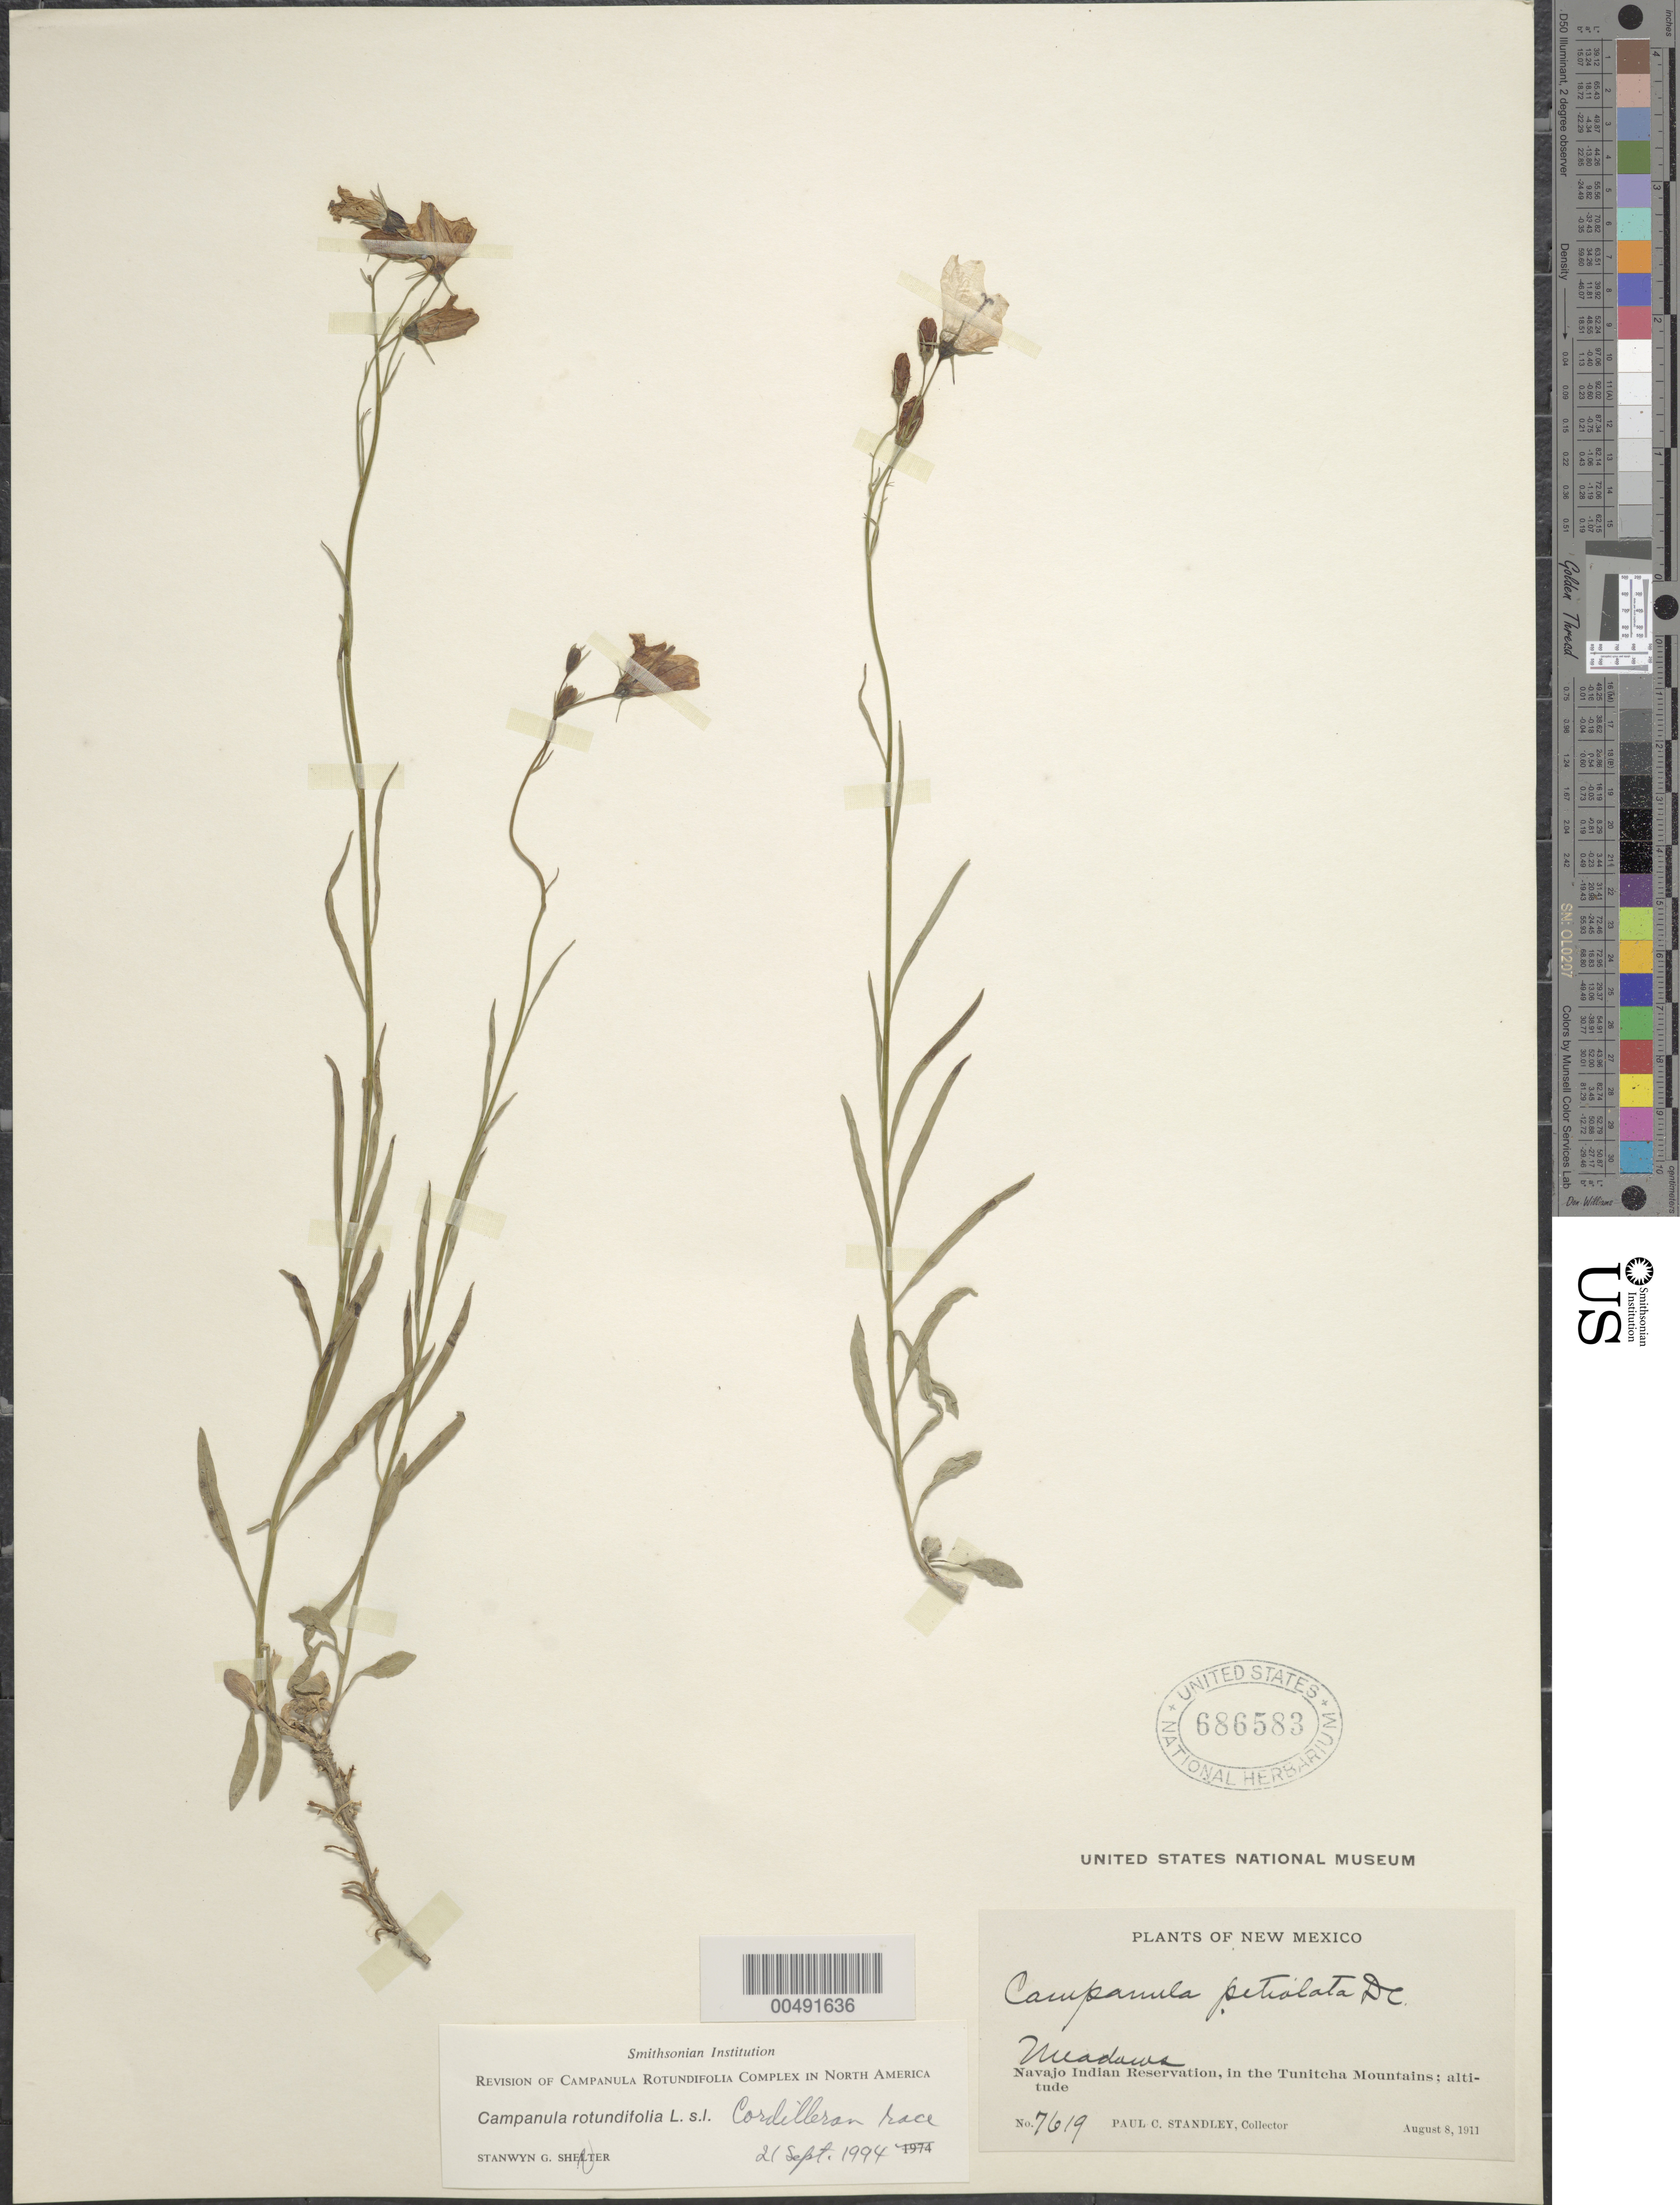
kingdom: Plantae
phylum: Tracheophyta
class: Magnoliopsida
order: Asterales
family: Campanulaceae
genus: Campanula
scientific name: Campanula rotundifolia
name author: L.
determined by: Shetler, Stanwyn G., (US), NMNH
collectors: P. C. Standley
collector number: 7619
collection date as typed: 08 Aug 1911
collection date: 1911-08-08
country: United States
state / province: New Mexico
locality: Navajo Indian Reservation, in the Tunitcha Mountains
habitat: meadows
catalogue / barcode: US 686583